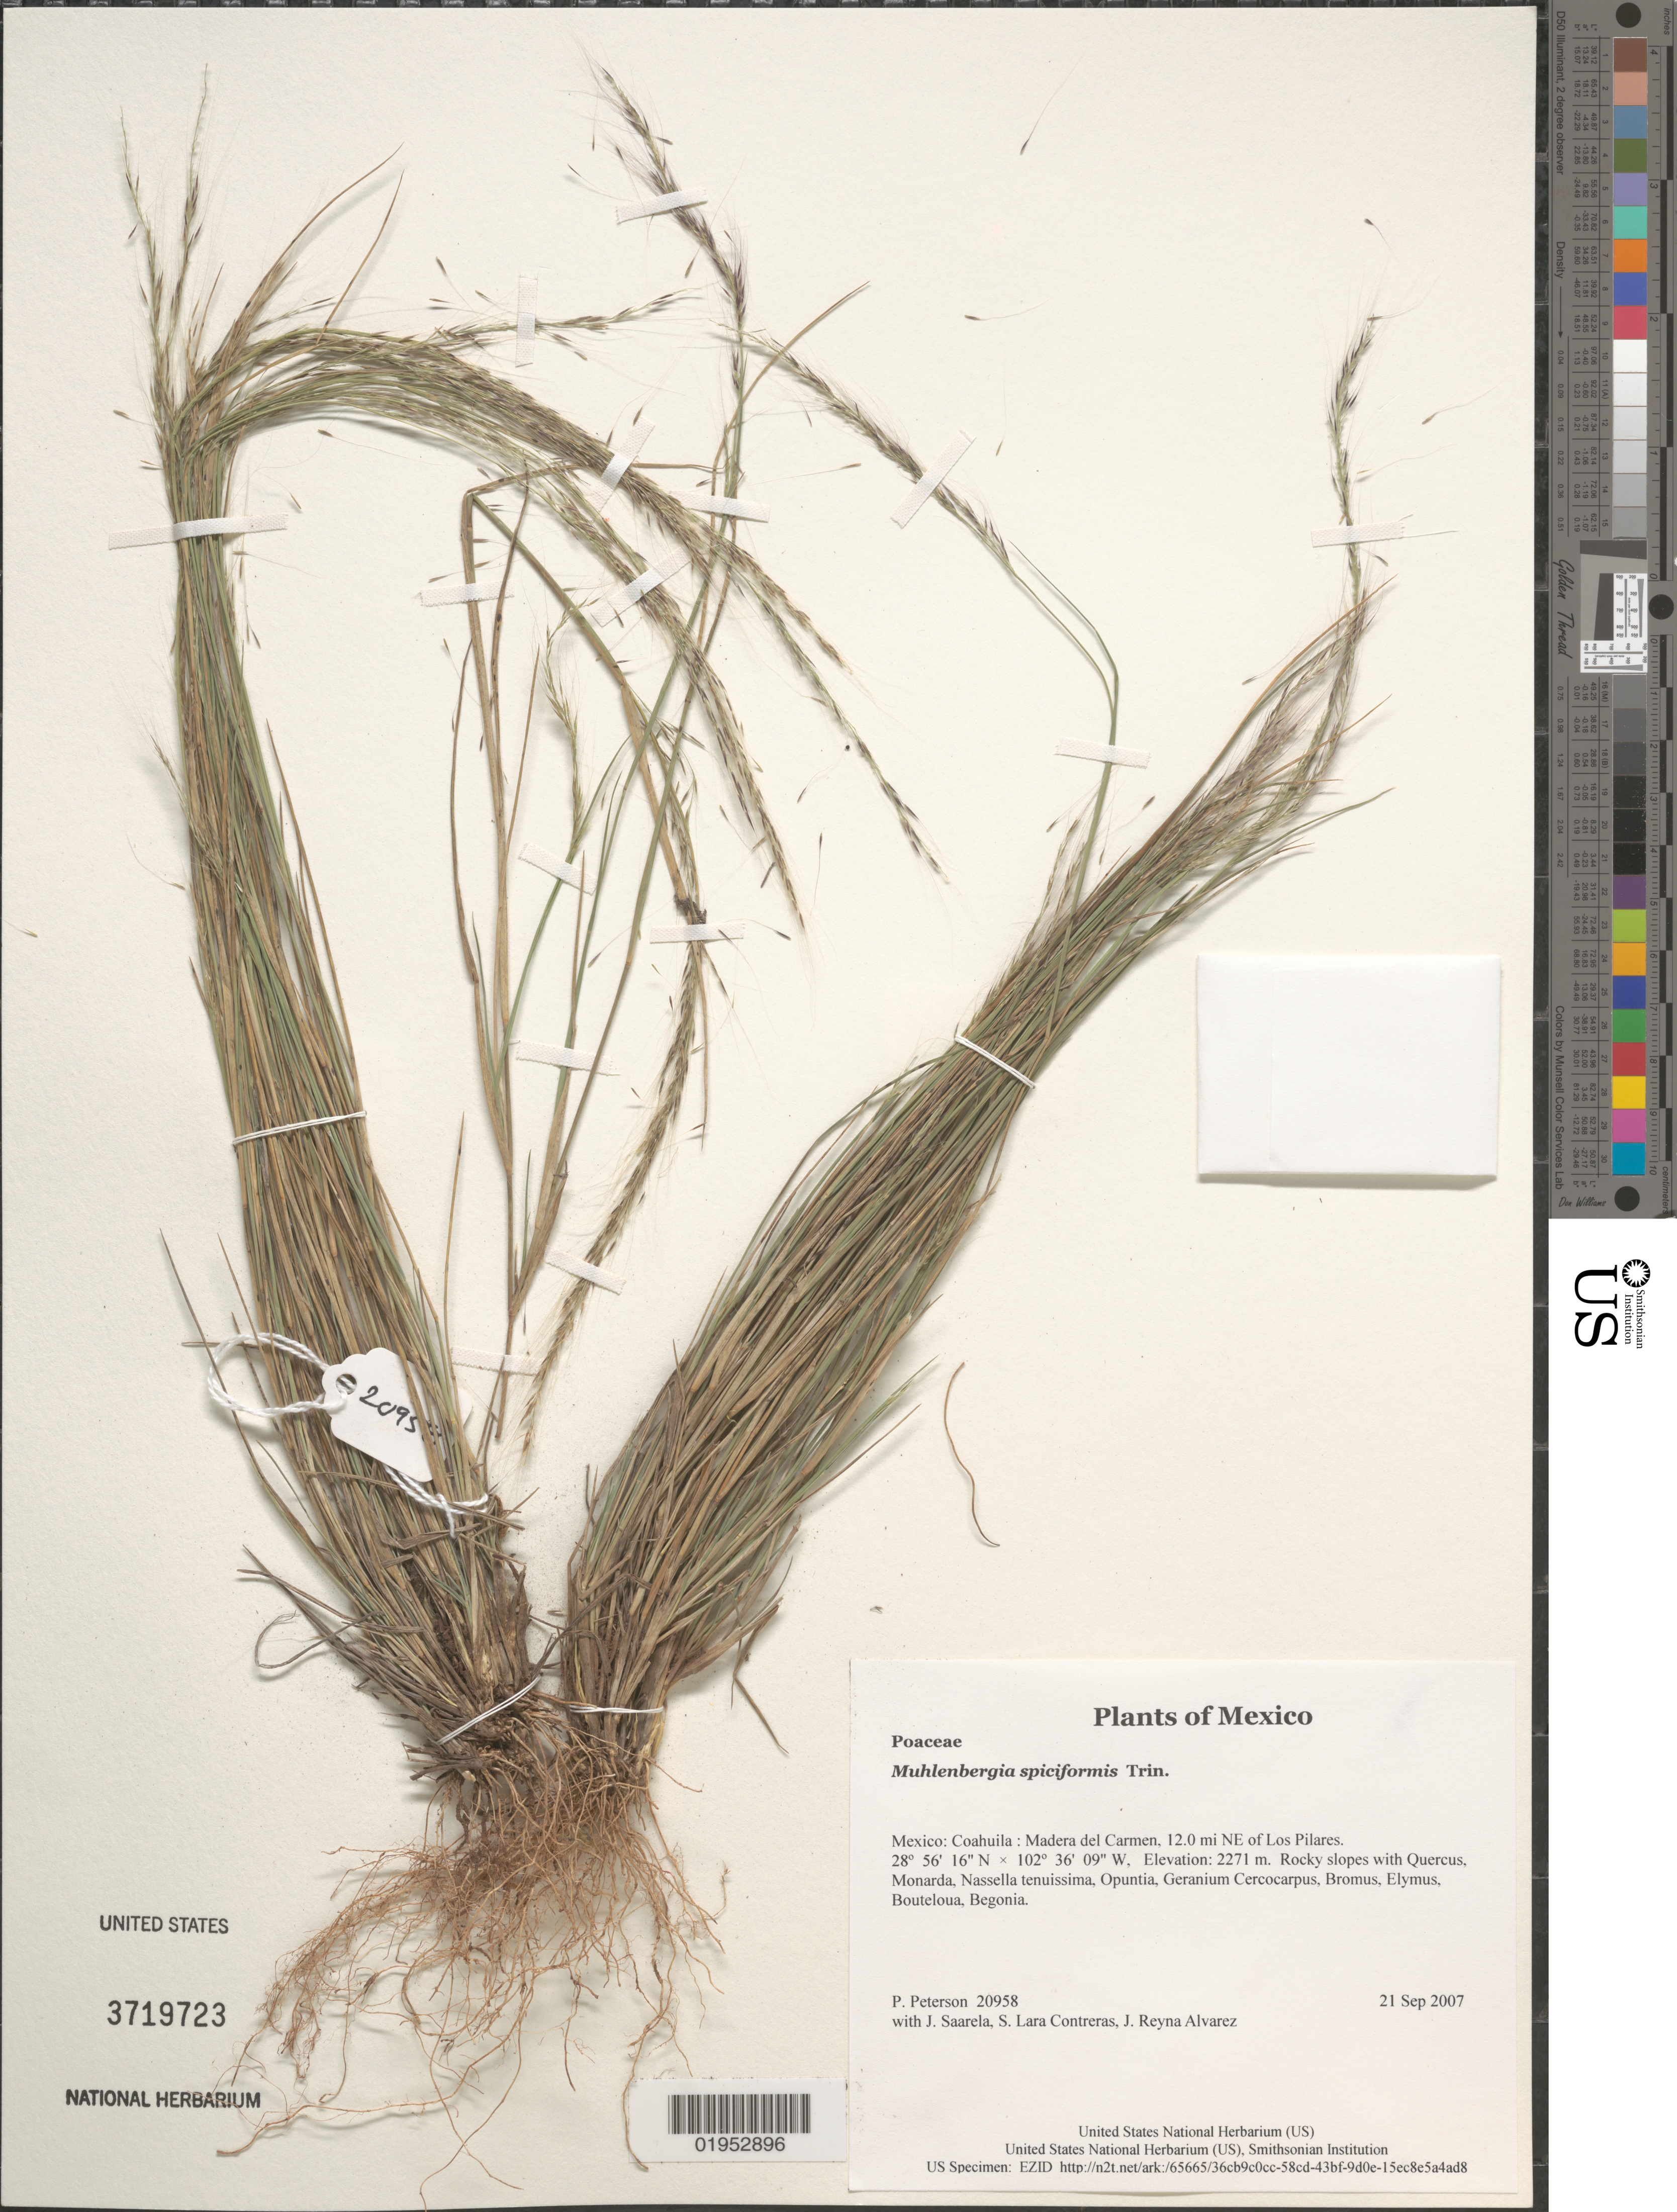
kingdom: Plantae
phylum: Tracheophyta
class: Liliopsida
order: Poales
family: Poaceae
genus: Muhlenbergia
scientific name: Muhlenbergia spiciformis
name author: Trin.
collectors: P. M. Peterson, J. Saarela, S. Lara Contreras & J. Reyna Alvarez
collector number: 20958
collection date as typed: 21 Sep 2007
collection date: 2007-09-21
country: Mexico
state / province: Coahuila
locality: Madera del Carmen, 12.0 mi NE of Los Pilares.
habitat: Rocky slopes with Quercus, Monarda, Nassella tenuissima, Opuntia, Geranium Cercocarpus, Bromus, Elymus, Bouteloua, Begonia.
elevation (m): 2271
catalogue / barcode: US 3719723